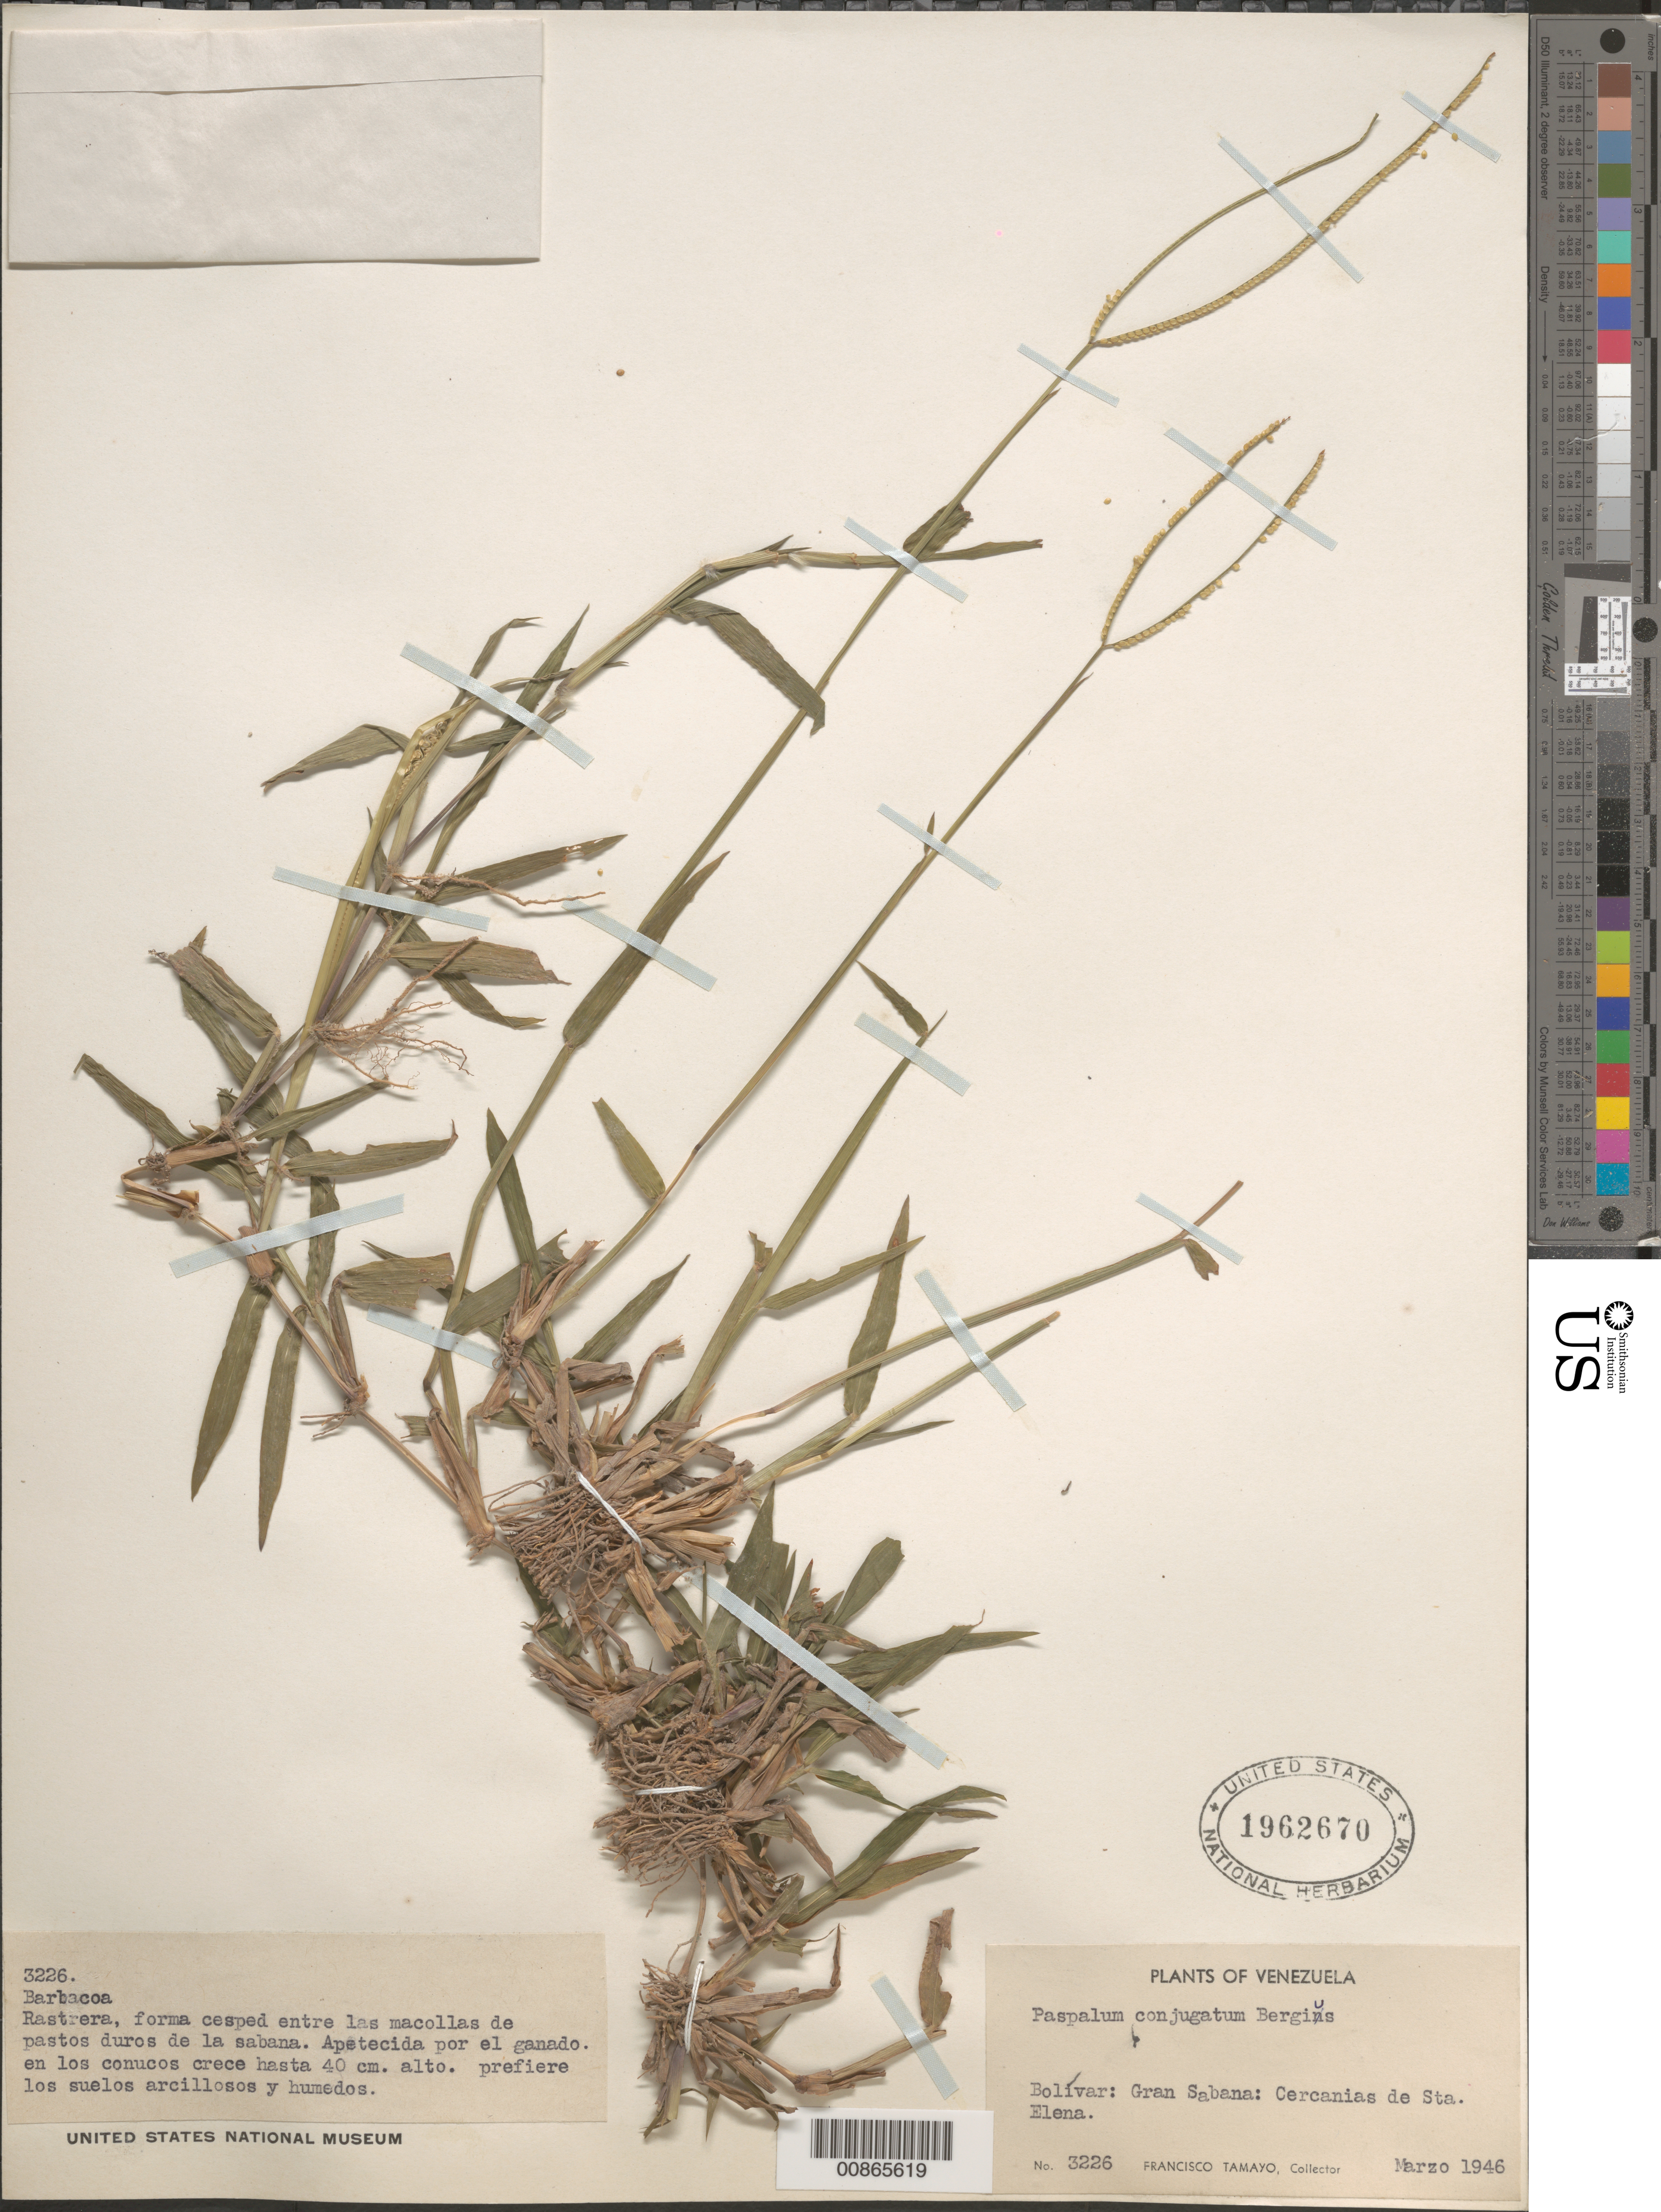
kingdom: Plantae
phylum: Tracheophyta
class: Liliopsida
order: Poales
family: Poaceae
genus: Paspalum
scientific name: Paspalum conjugatum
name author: P.J. Bergius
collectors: F. Tamayo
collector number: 3226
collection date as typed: Mar-46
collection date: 1946-03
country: Venezuela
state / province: Bolívar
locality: Gran Sabana, Sta. Elena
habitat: Rastrera, forma cesped entre las macollas de pastos duros de la sabana; apetecida por el ganado en los conucos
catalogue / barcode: US 1962670